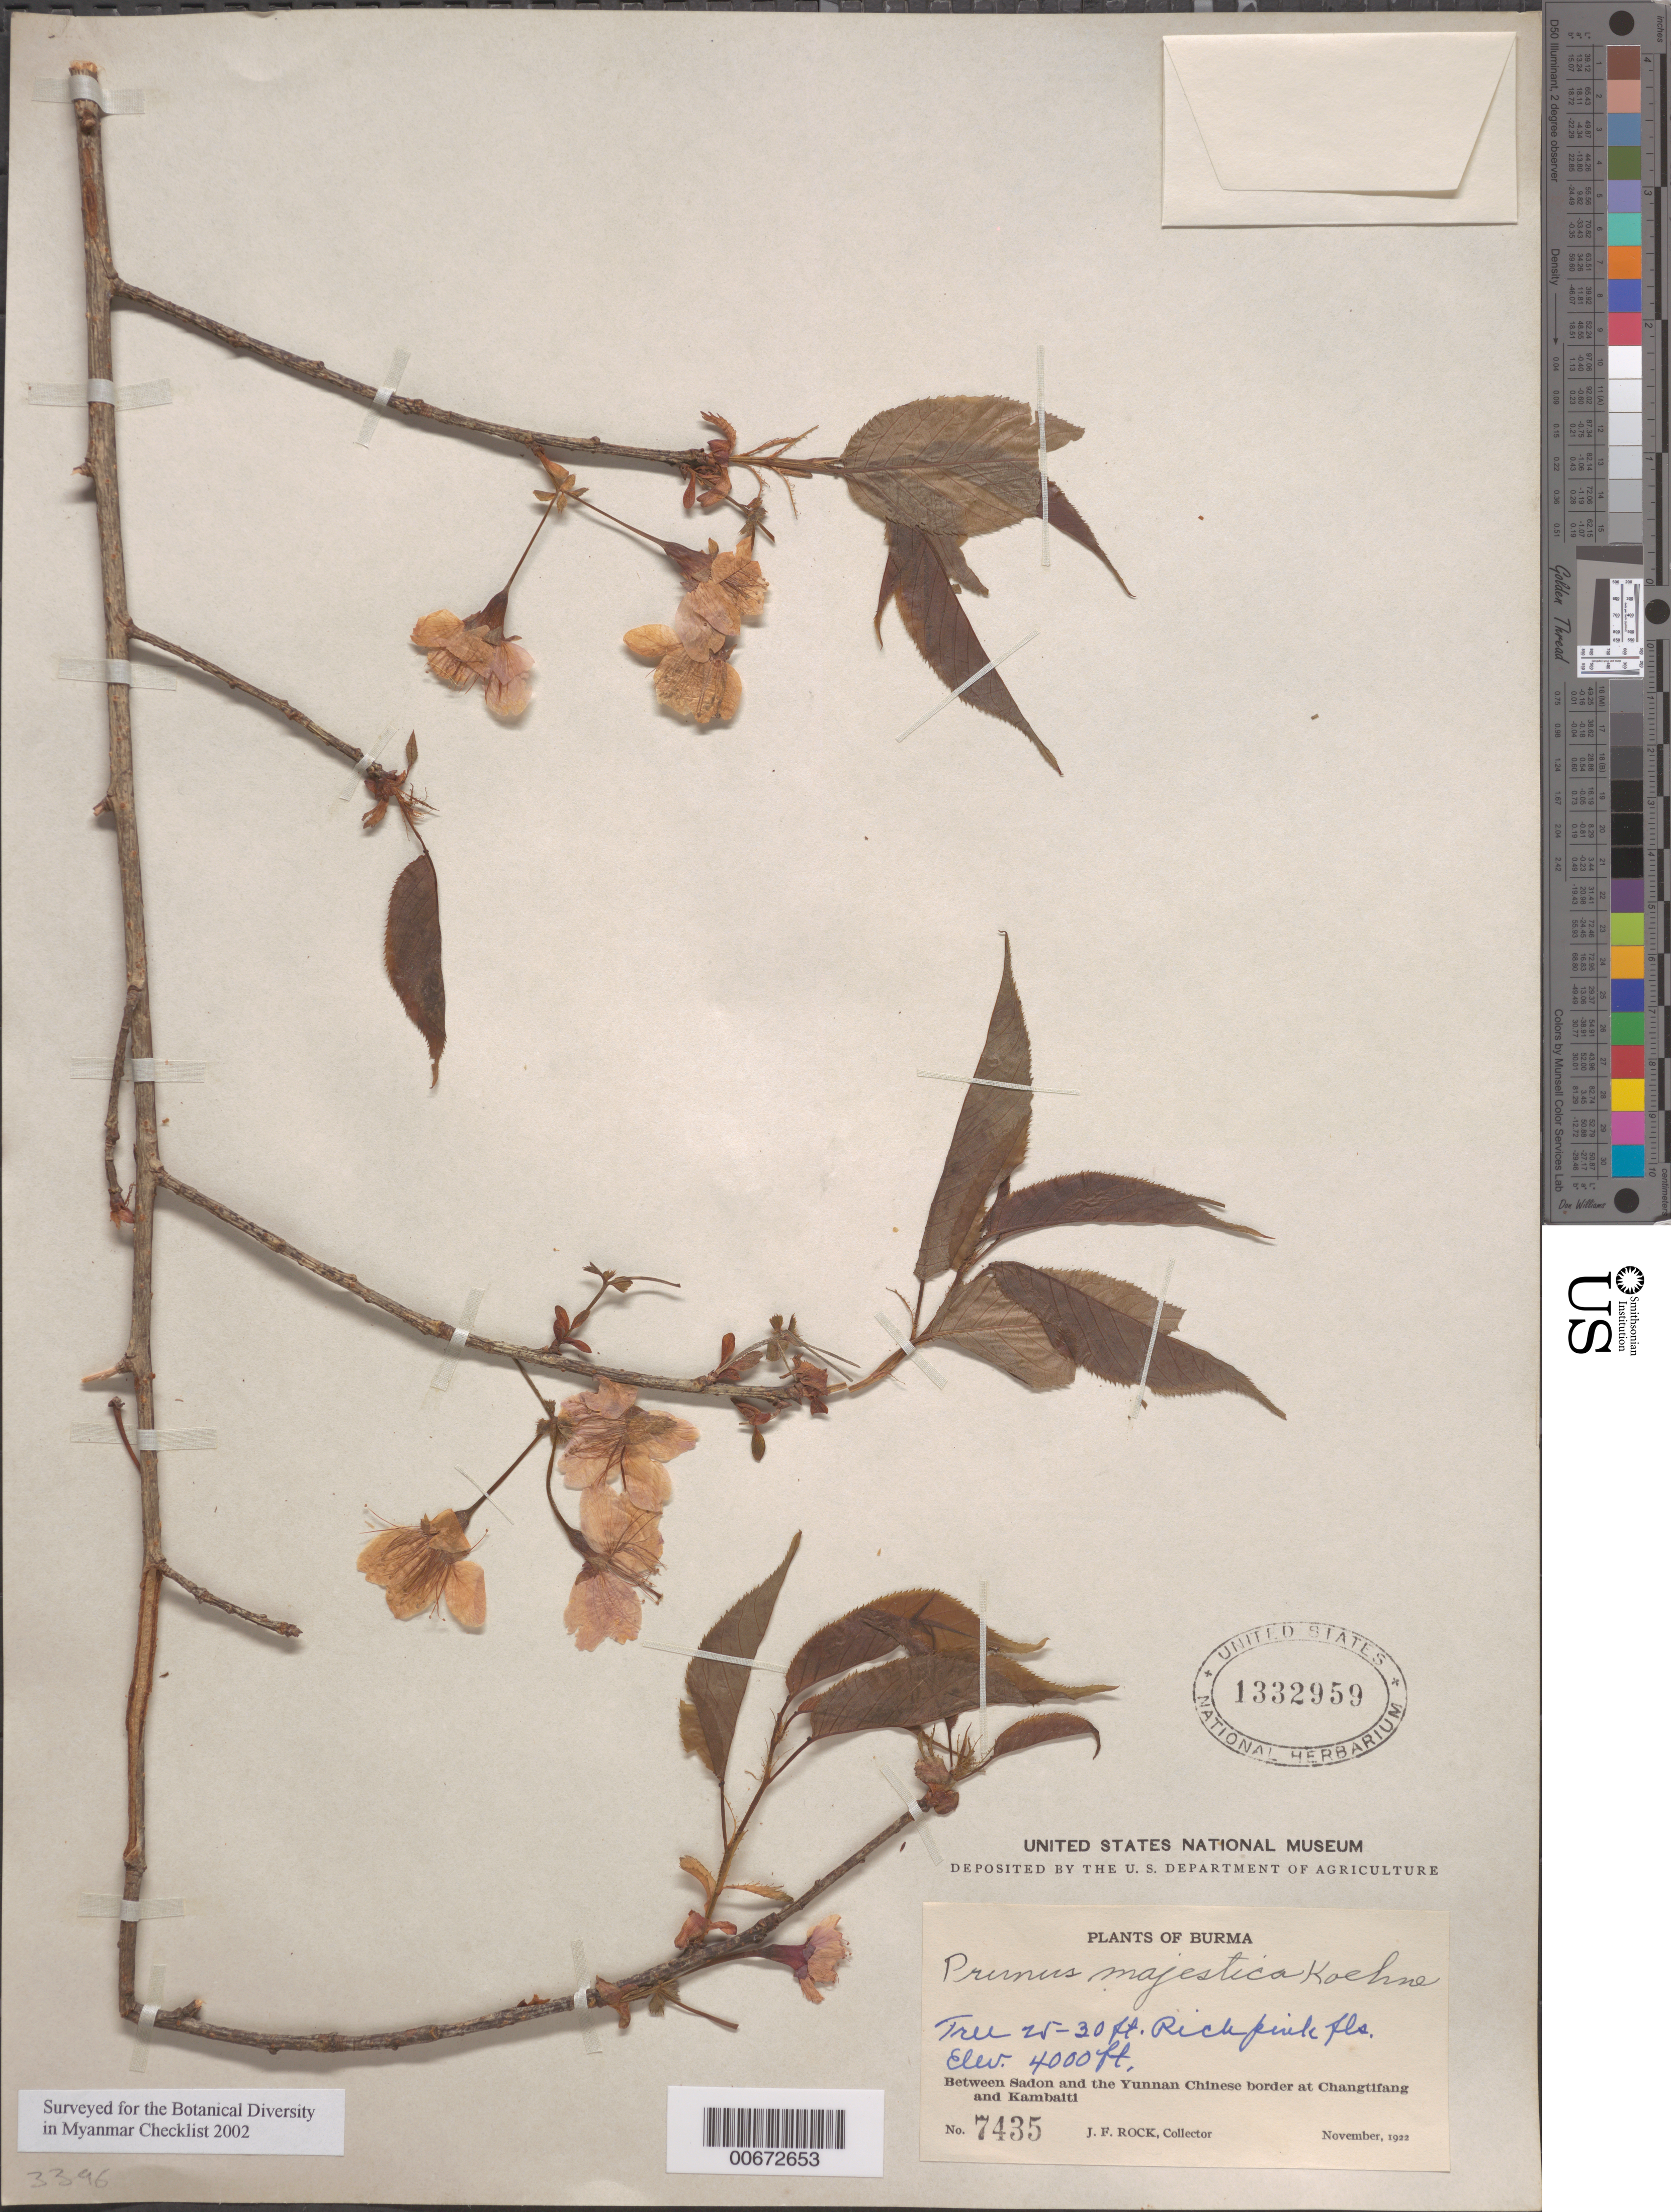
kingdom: Plantae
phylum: Tracheophyta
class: Magnoliopsida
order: Rosales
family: Rosaceae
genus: Prunus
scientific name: Prunus majestica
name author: Koehne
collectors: J. F. Rock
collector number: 7435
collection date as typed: Nov 1922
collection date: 1922-11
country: Myanmar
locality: Between Sadon and the Yunnan Chinese border at Changtifang and Kambalti.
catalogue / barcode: US 1332959